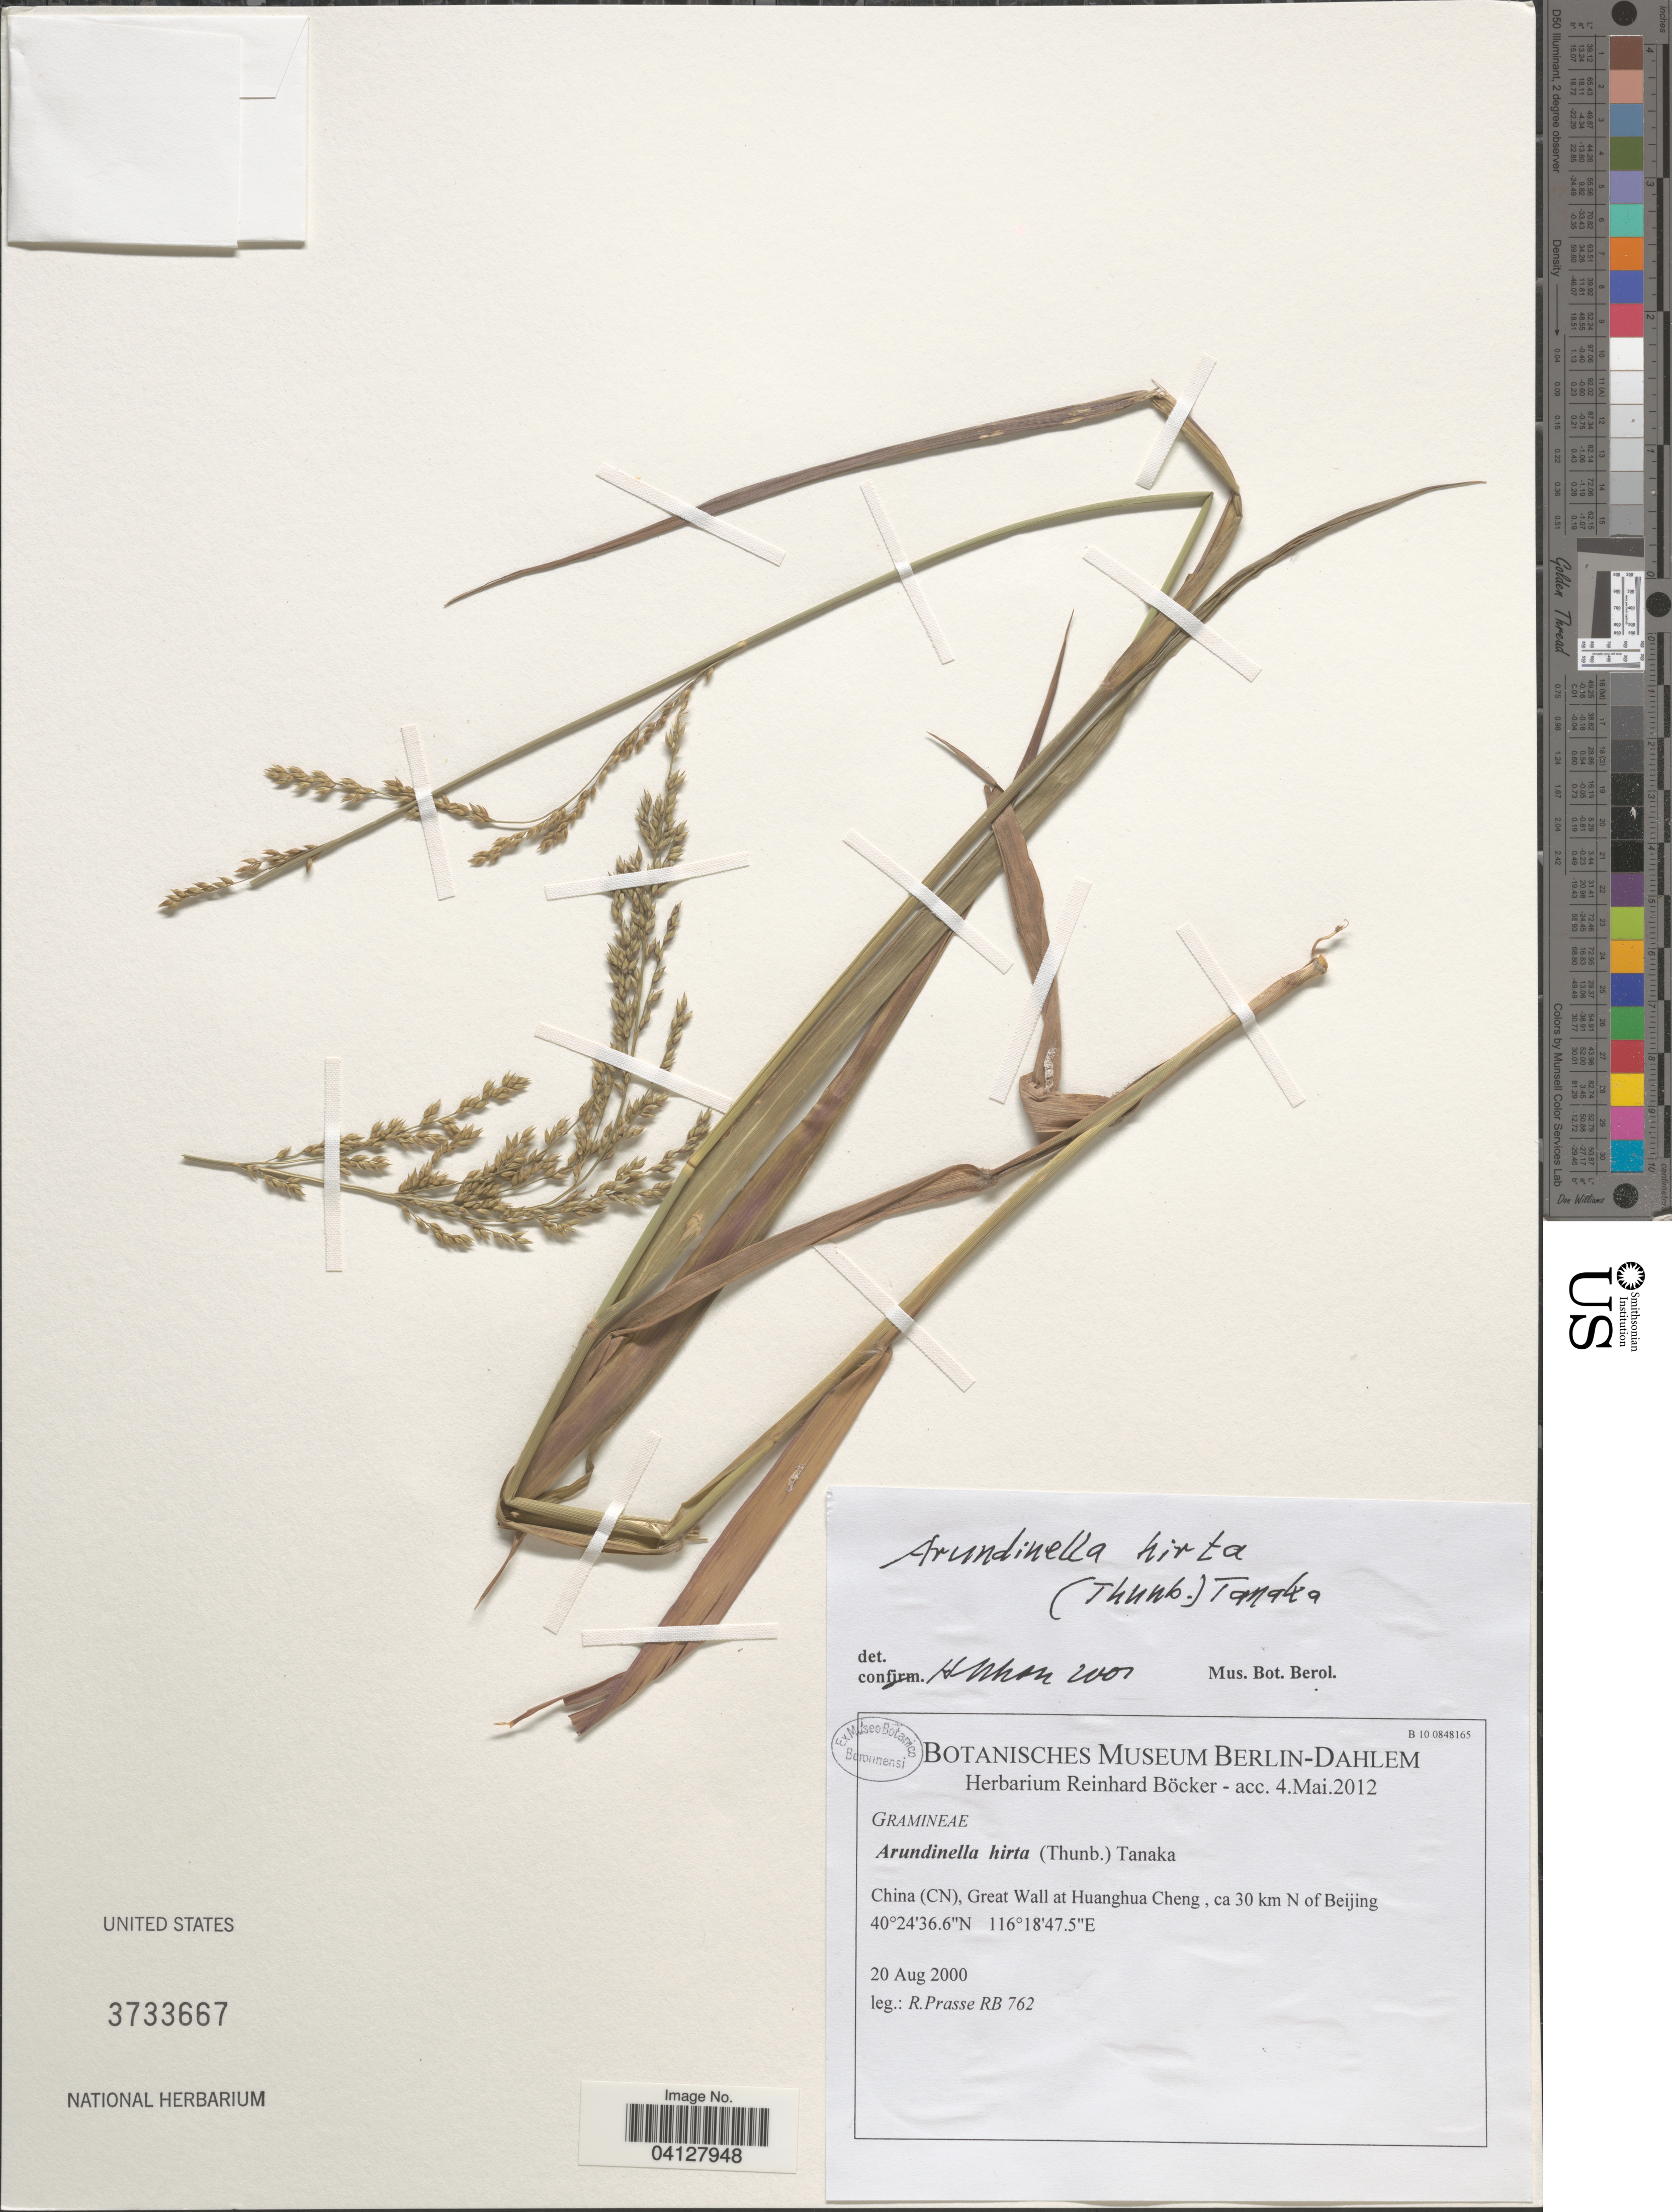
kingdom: Plantae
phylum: Tracheophyta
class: Liliopsida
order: Poales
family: Poaceae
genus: Arundinella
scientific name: Arundinella hirta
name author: (Thunb.) Tanaka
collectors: R. Prasse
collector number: RB 762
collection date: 2000-08-20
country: China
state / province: Beijing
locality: Great Wall at Huanghua Cheng, ca 30 km N of Beijing.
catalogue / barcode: US 3733667